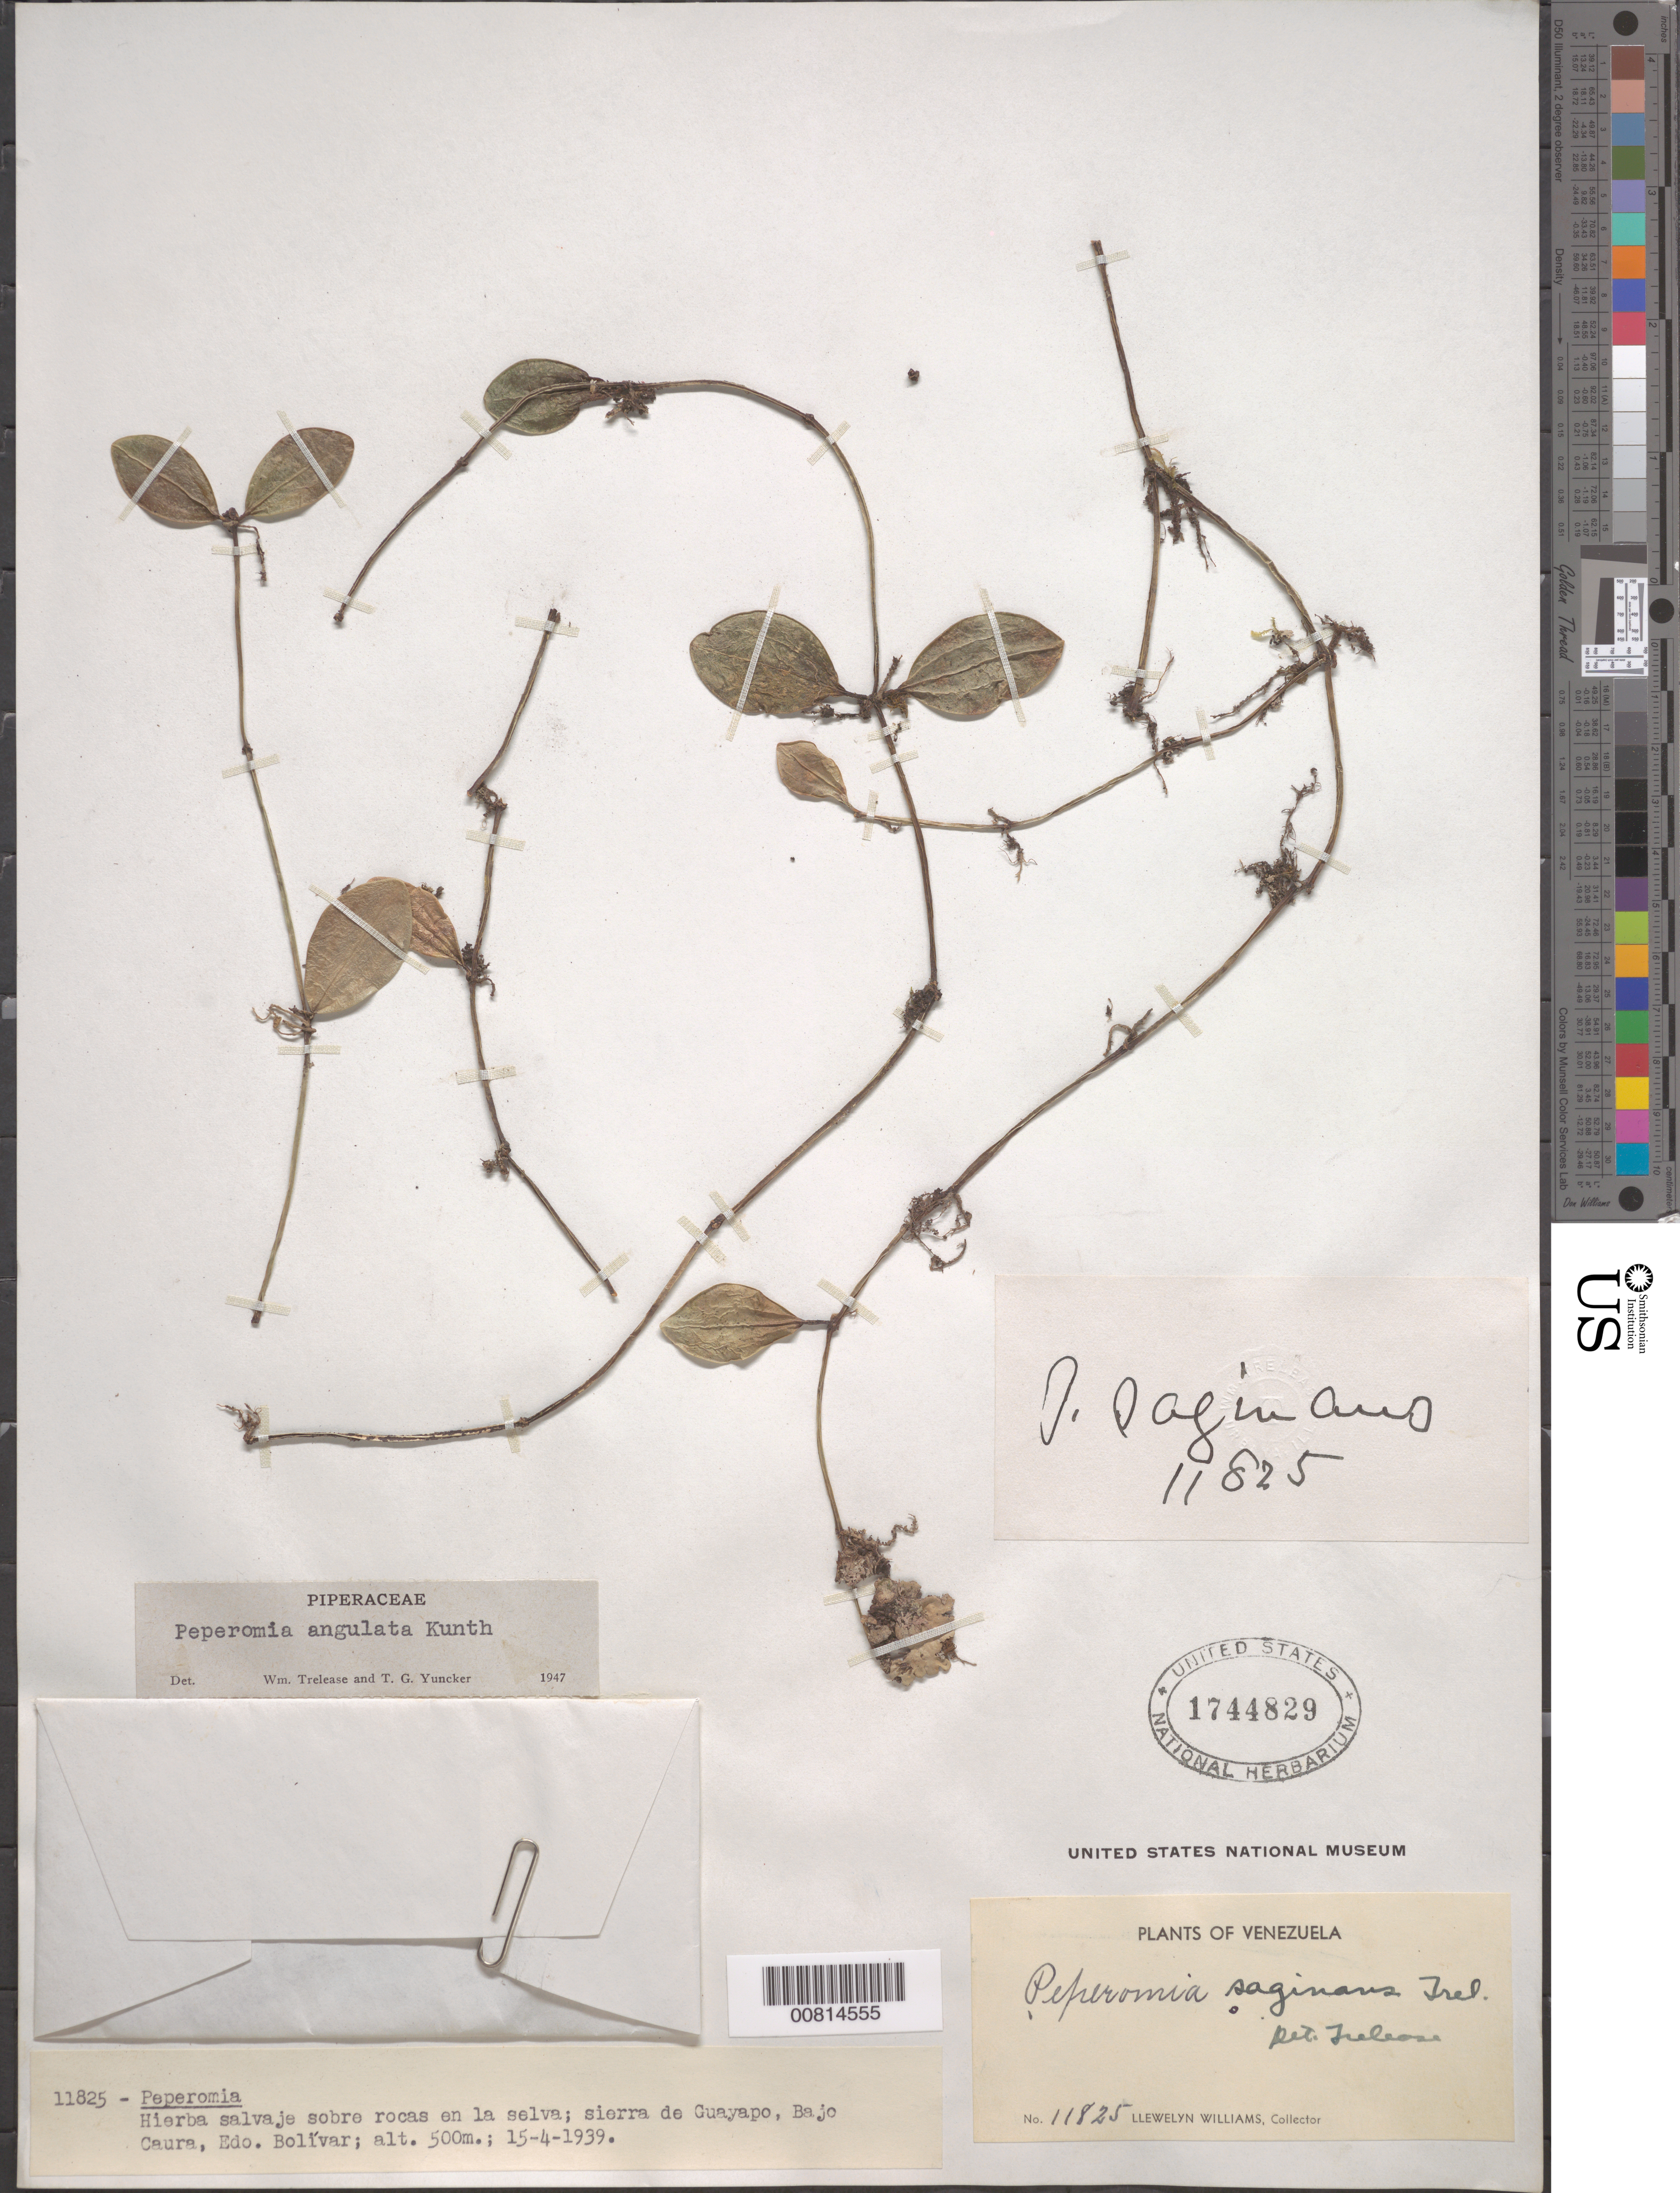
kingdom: Plantae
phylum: Tracheophyta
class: Magnoliopsida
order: Piperales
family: Piperaceae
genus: Peperomia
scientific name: Peperomia quadrangularis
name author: (J.V. Thomps.) A. Dietr.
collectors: Ll. Williams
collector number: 11825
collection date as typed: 15-Apr-39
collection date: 1939-04-15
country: Venezuela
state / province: Bolívar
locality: Sierra de Guayapo, Bajo Caura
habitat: Sobre rocas en la selva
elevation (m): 500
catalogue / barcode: US 1744829